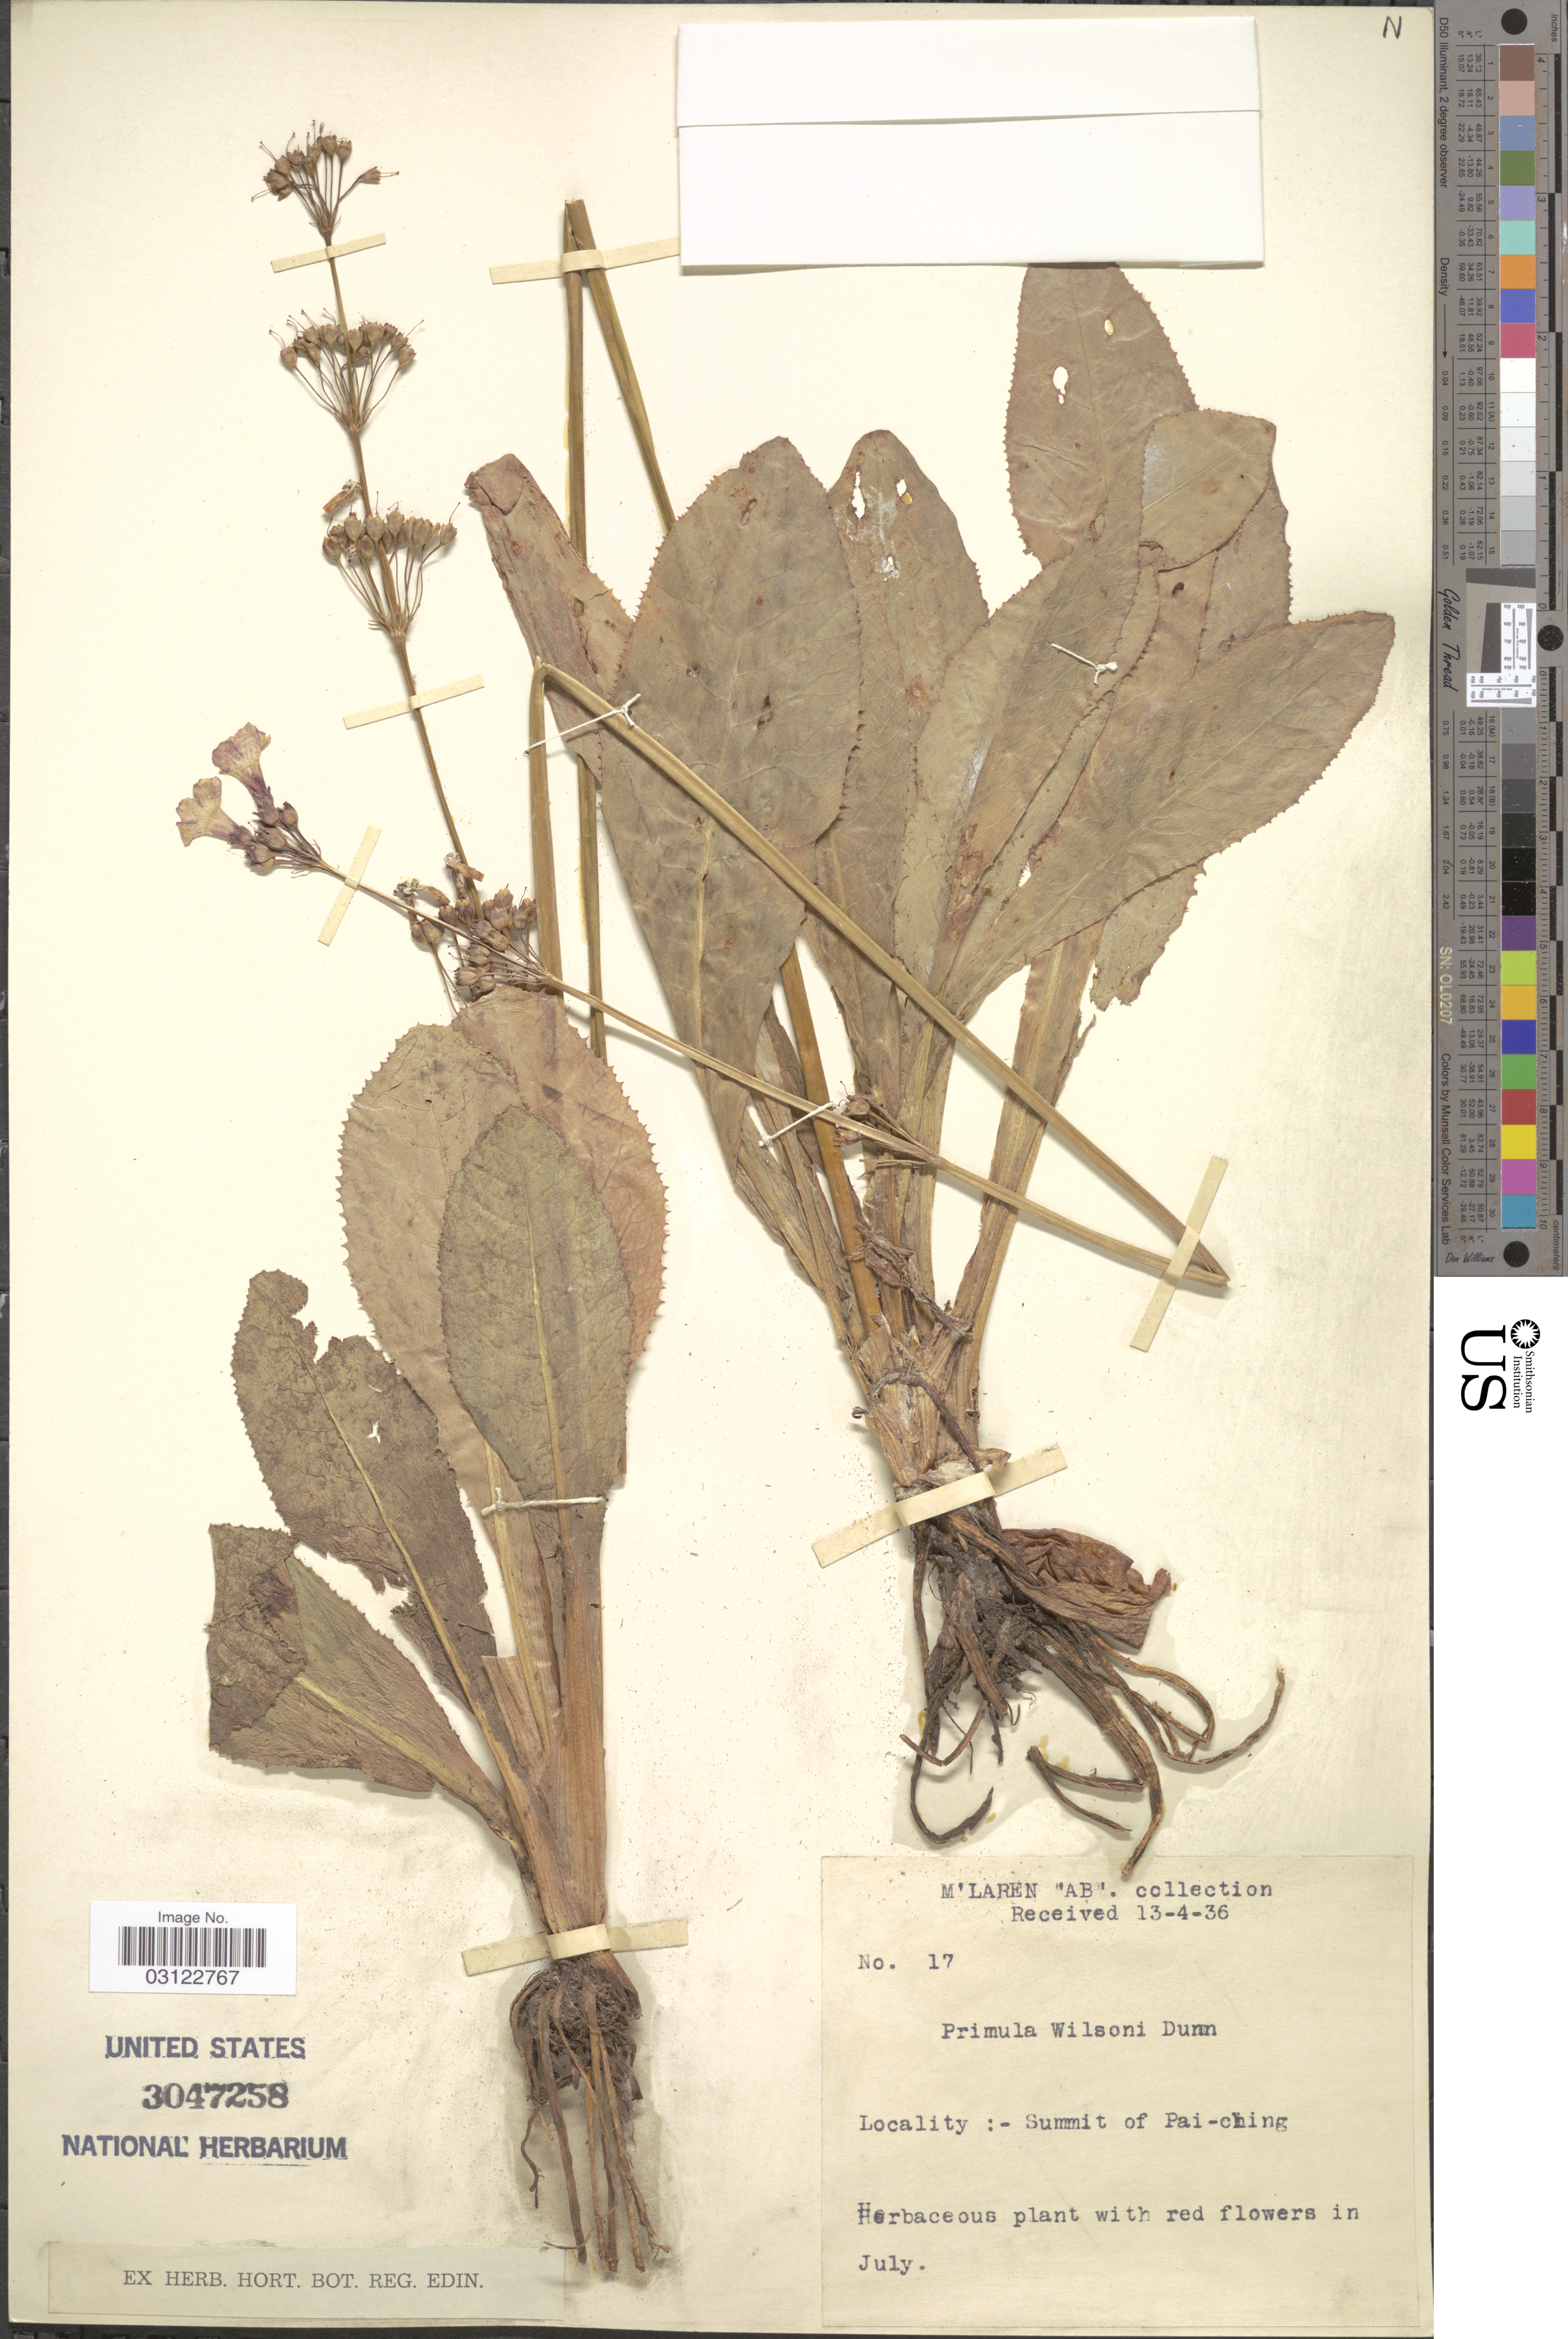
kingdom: Plantae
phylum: Tracheophyta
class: Magnoliopsida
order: Ericales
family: Primulaceae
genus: Primula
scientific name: Primula wilsonii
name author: Dunn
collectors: McLaren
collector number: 17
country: China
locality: Summit of Pai-ching.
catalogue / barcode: US 3047258